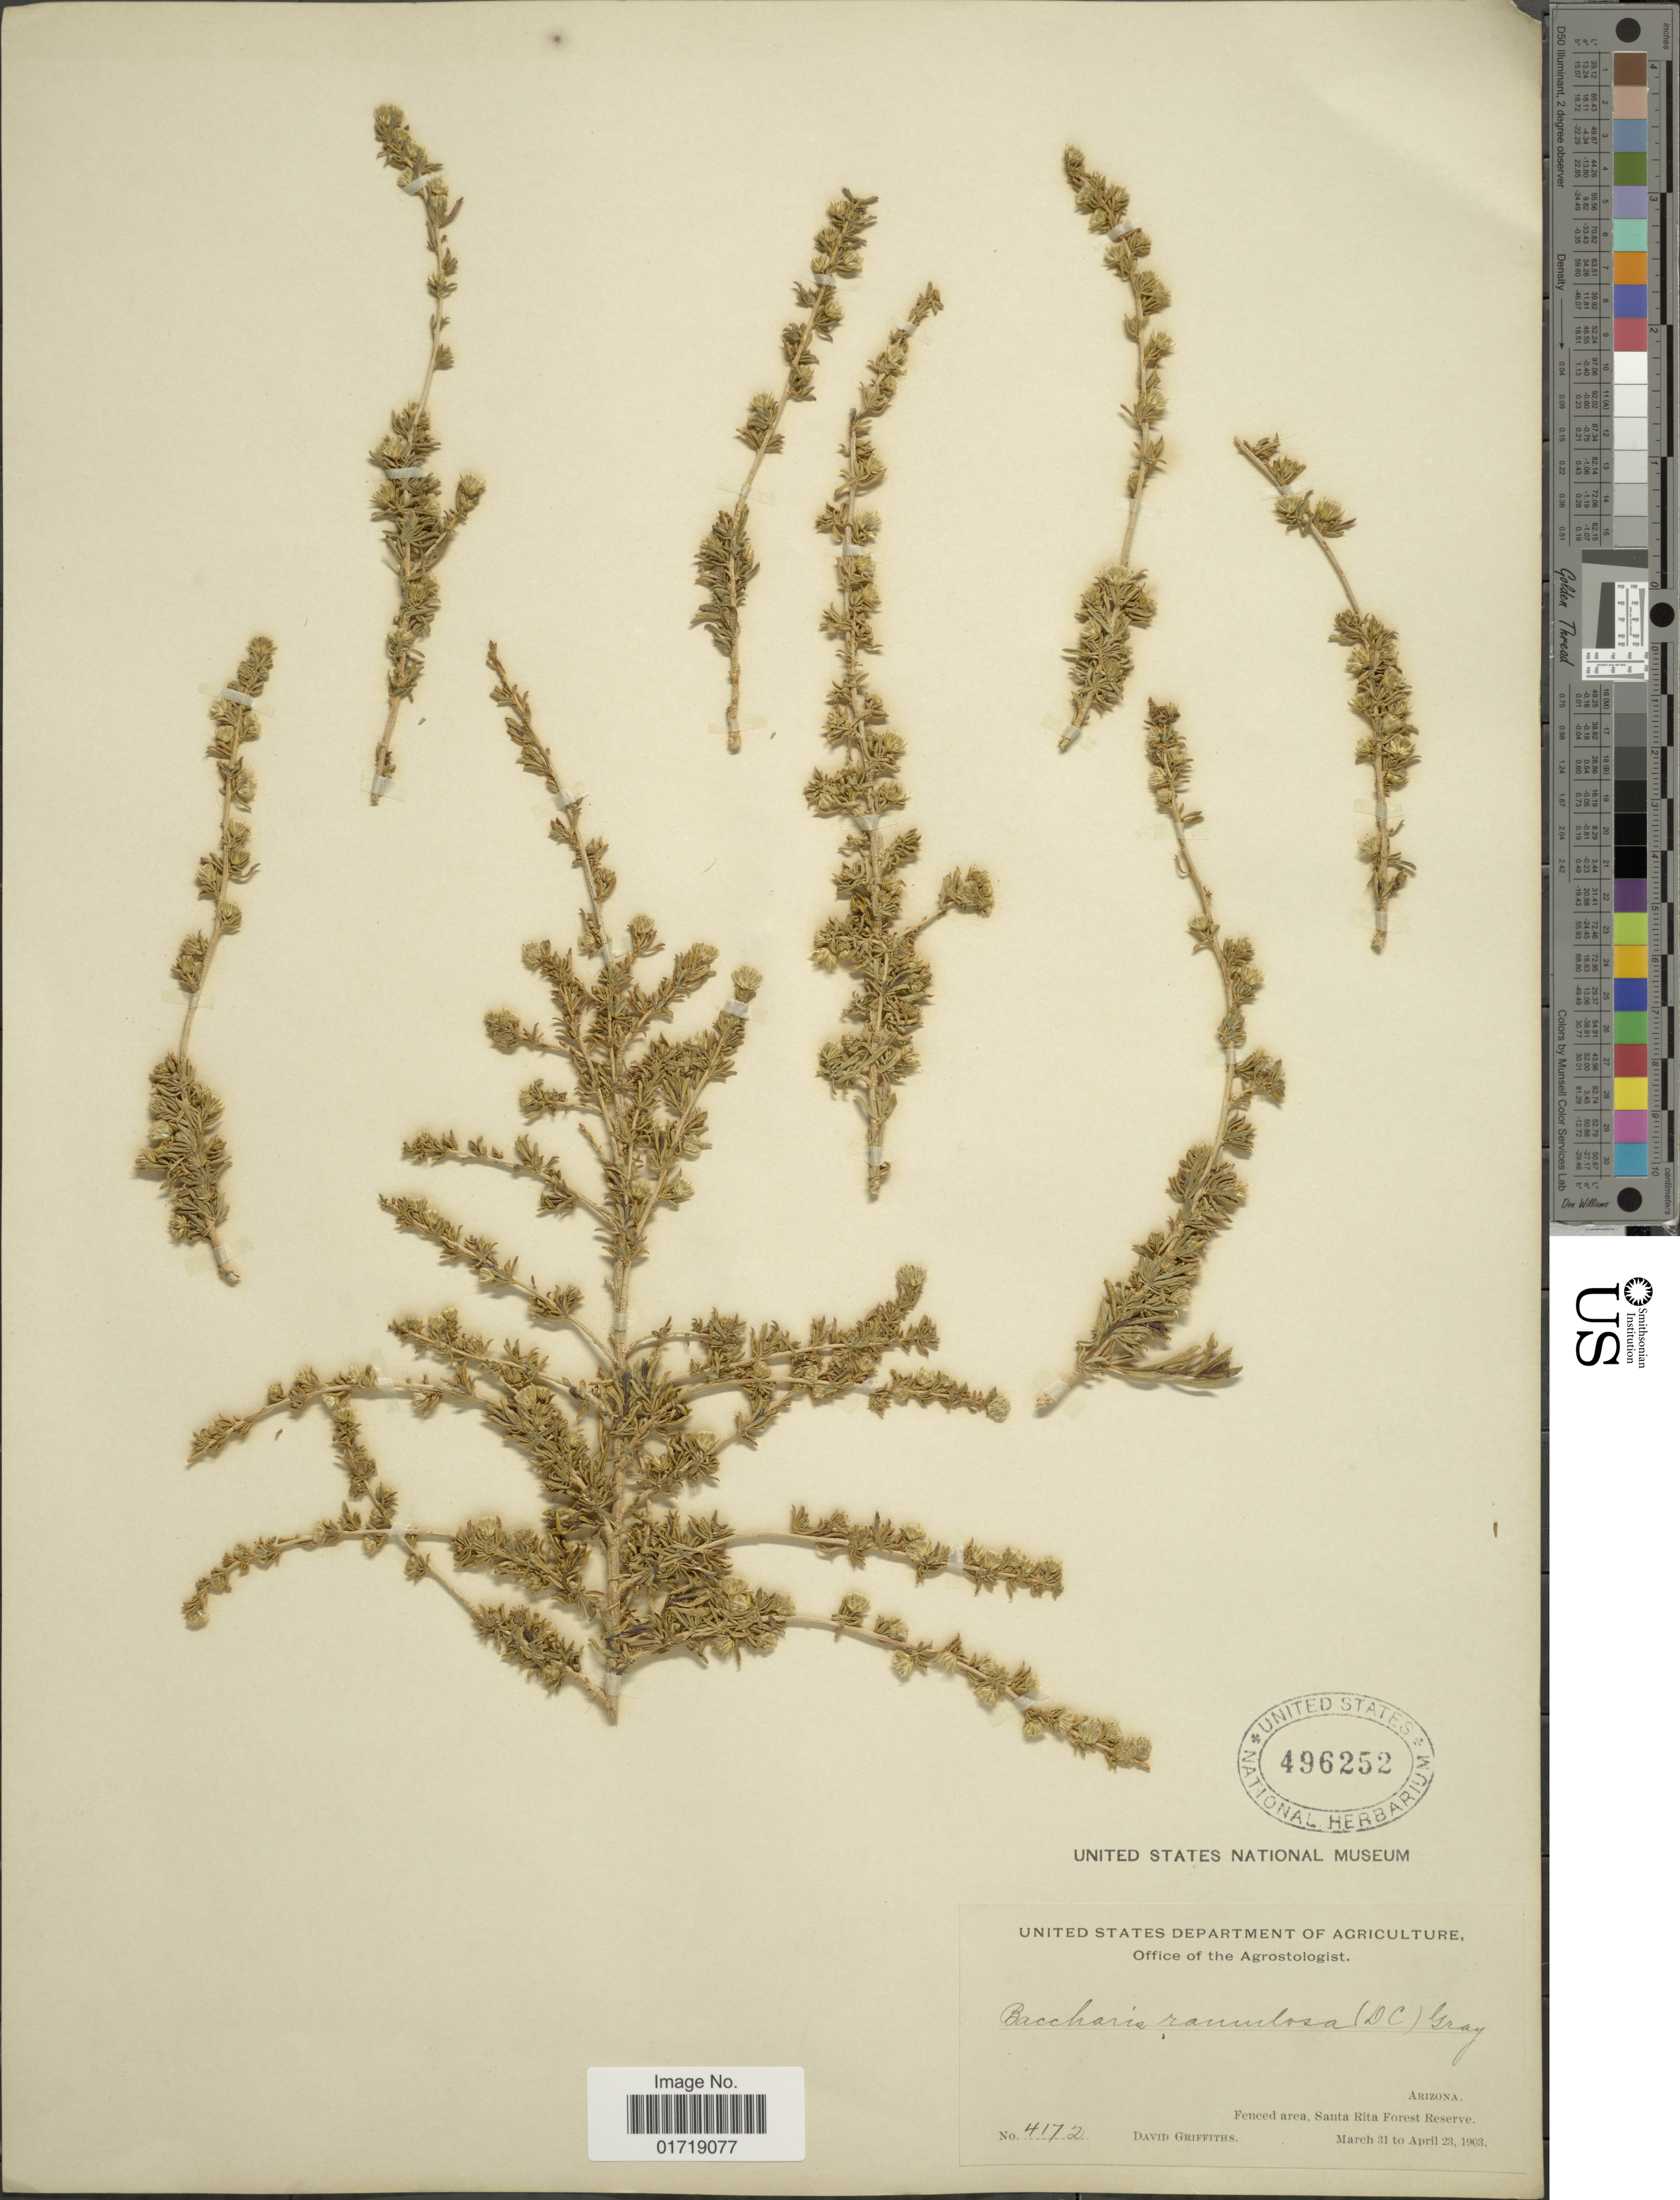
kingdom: Plantae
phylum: Tracheophyta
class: Magnoliopsida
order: Asterales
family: Asteraceae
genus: Baccharis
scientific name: Baccharis pteronioides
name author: DC.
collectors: D. Griffiths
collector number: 4172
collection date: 1903-03-31/1903-04-23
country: United States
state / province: Arizona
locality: Fenced area, Santa Rita Forest Reserve, Arizona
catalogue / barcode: US 496252